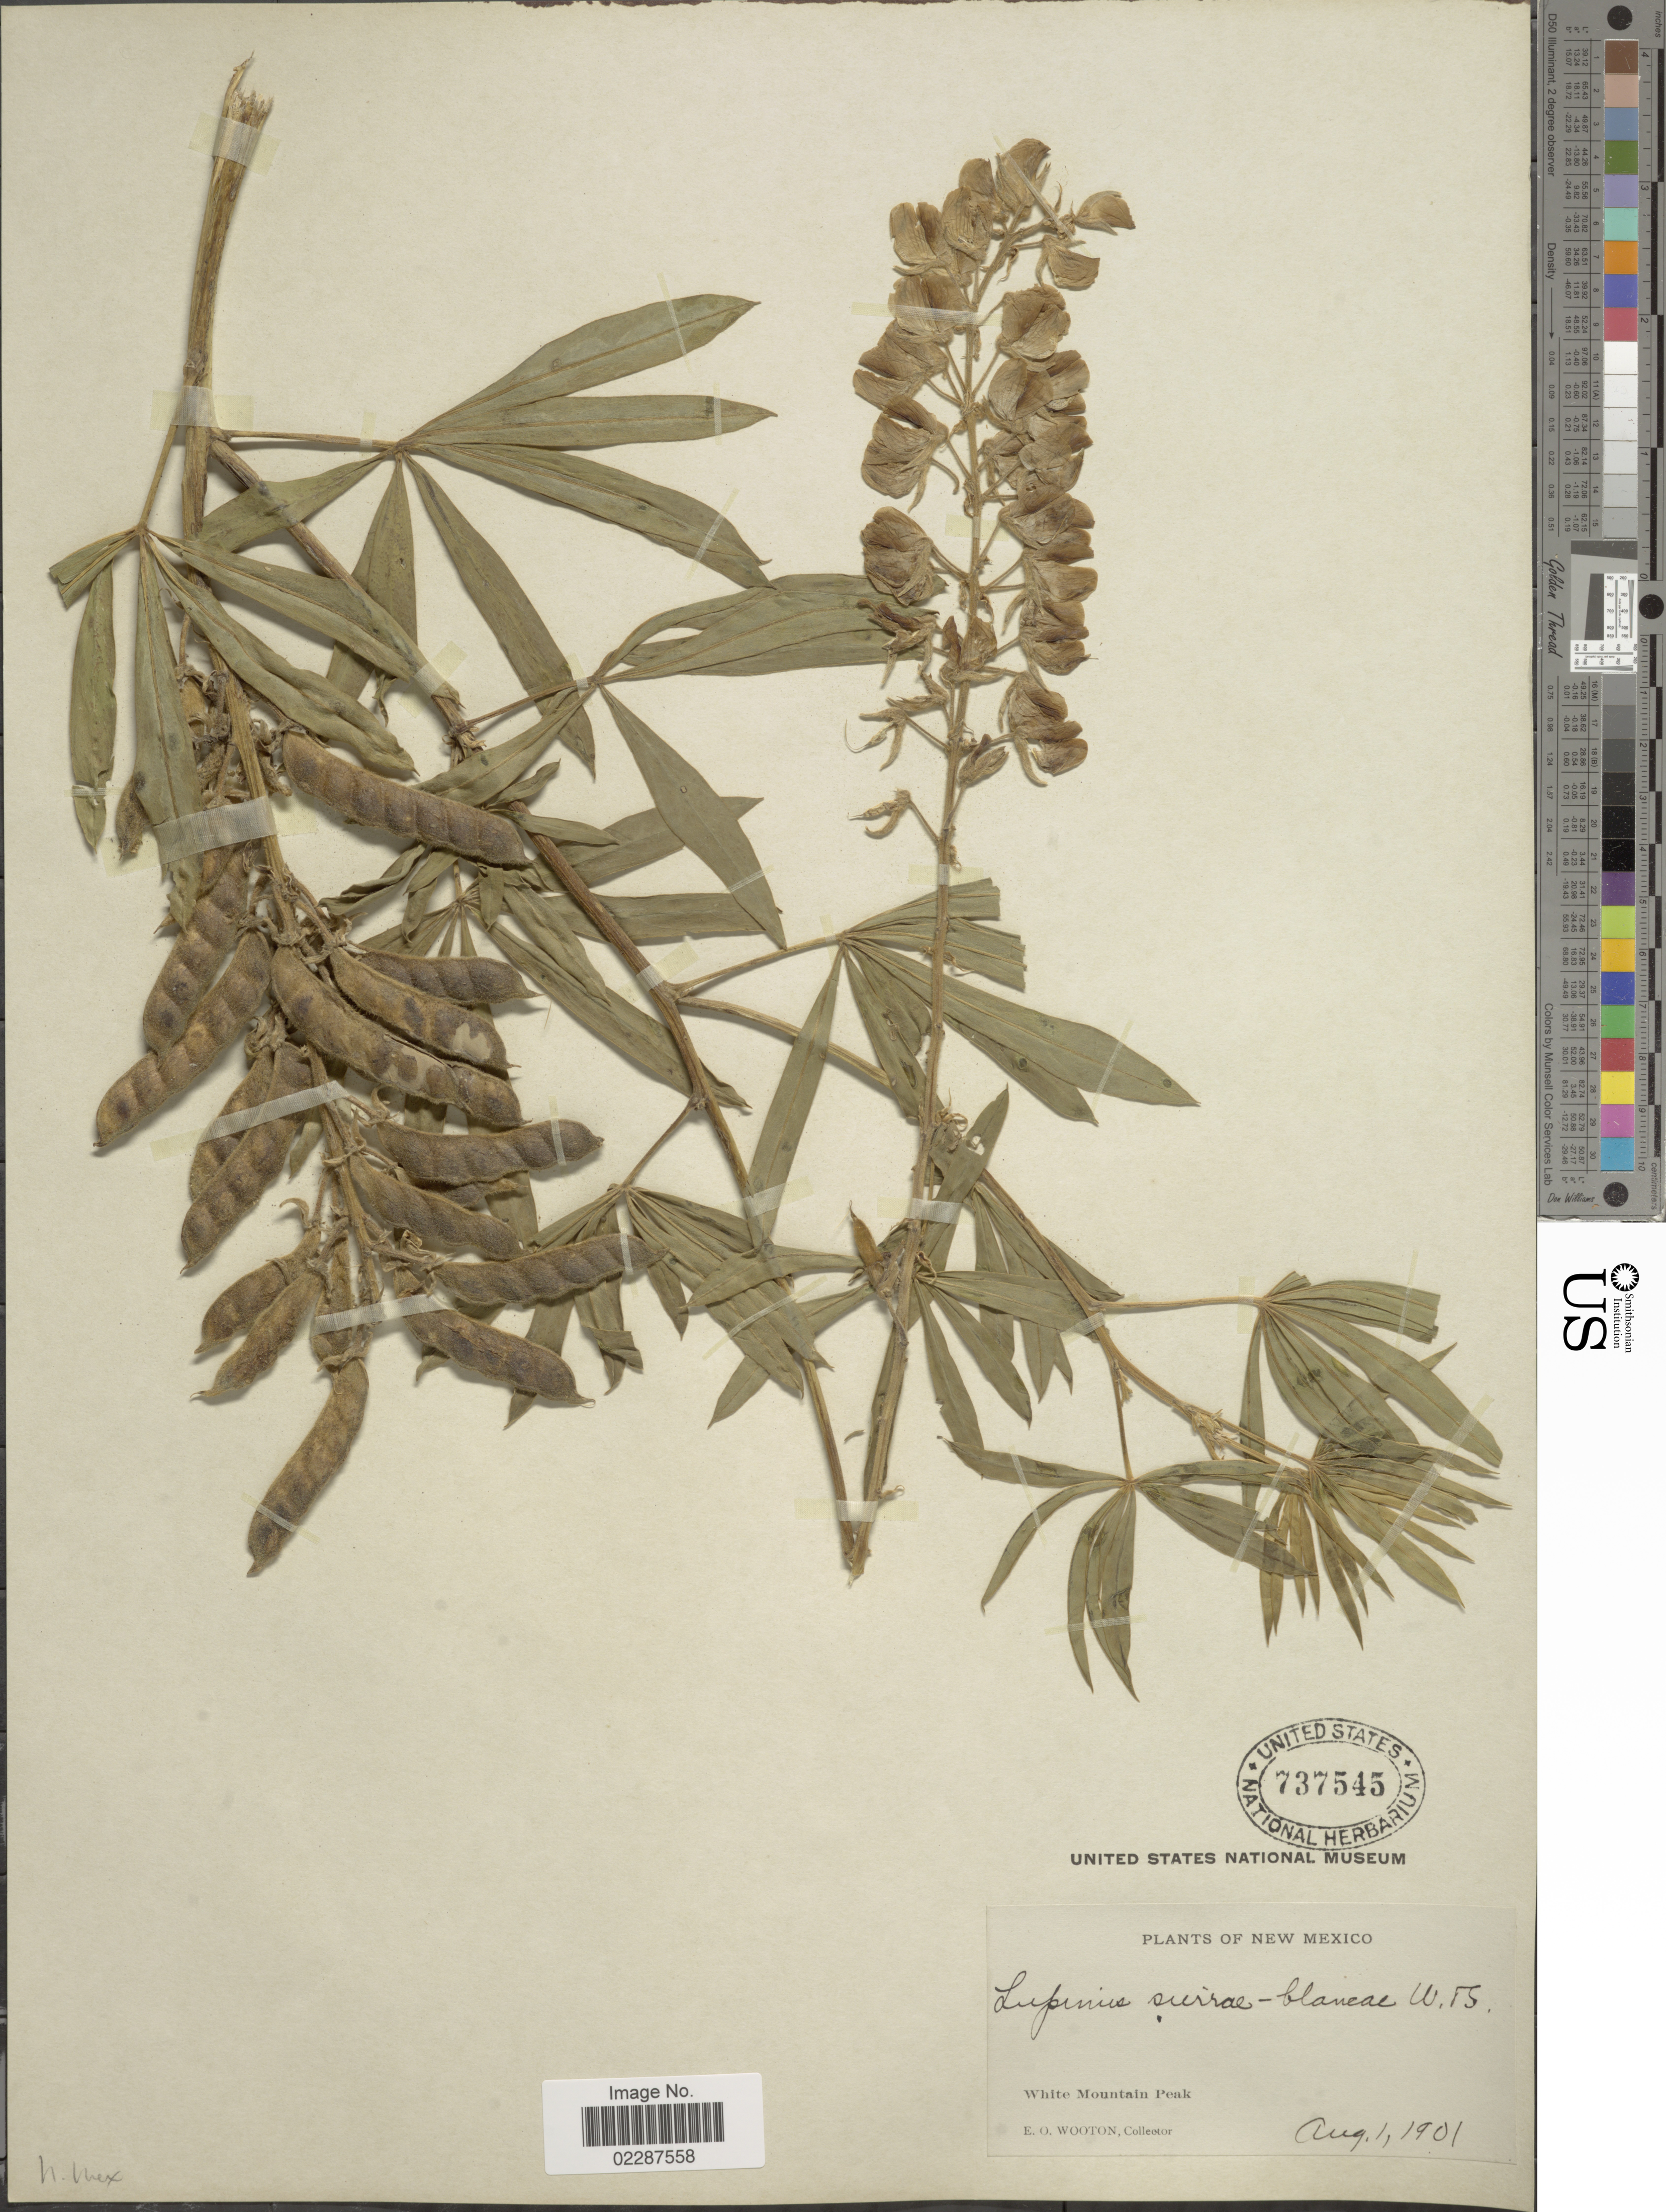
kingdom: Plantae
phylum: Tracheophyta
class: Magnoliopsida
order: Fabales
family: Fabaceae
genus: Lupinus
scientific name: Lupinus sierrae-blancae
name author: Wooton & Standl.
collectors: E. O. Wooton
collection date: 1901-08-01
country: United States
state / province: New Mexico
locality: White Mountain Peak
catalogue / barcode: US 737545